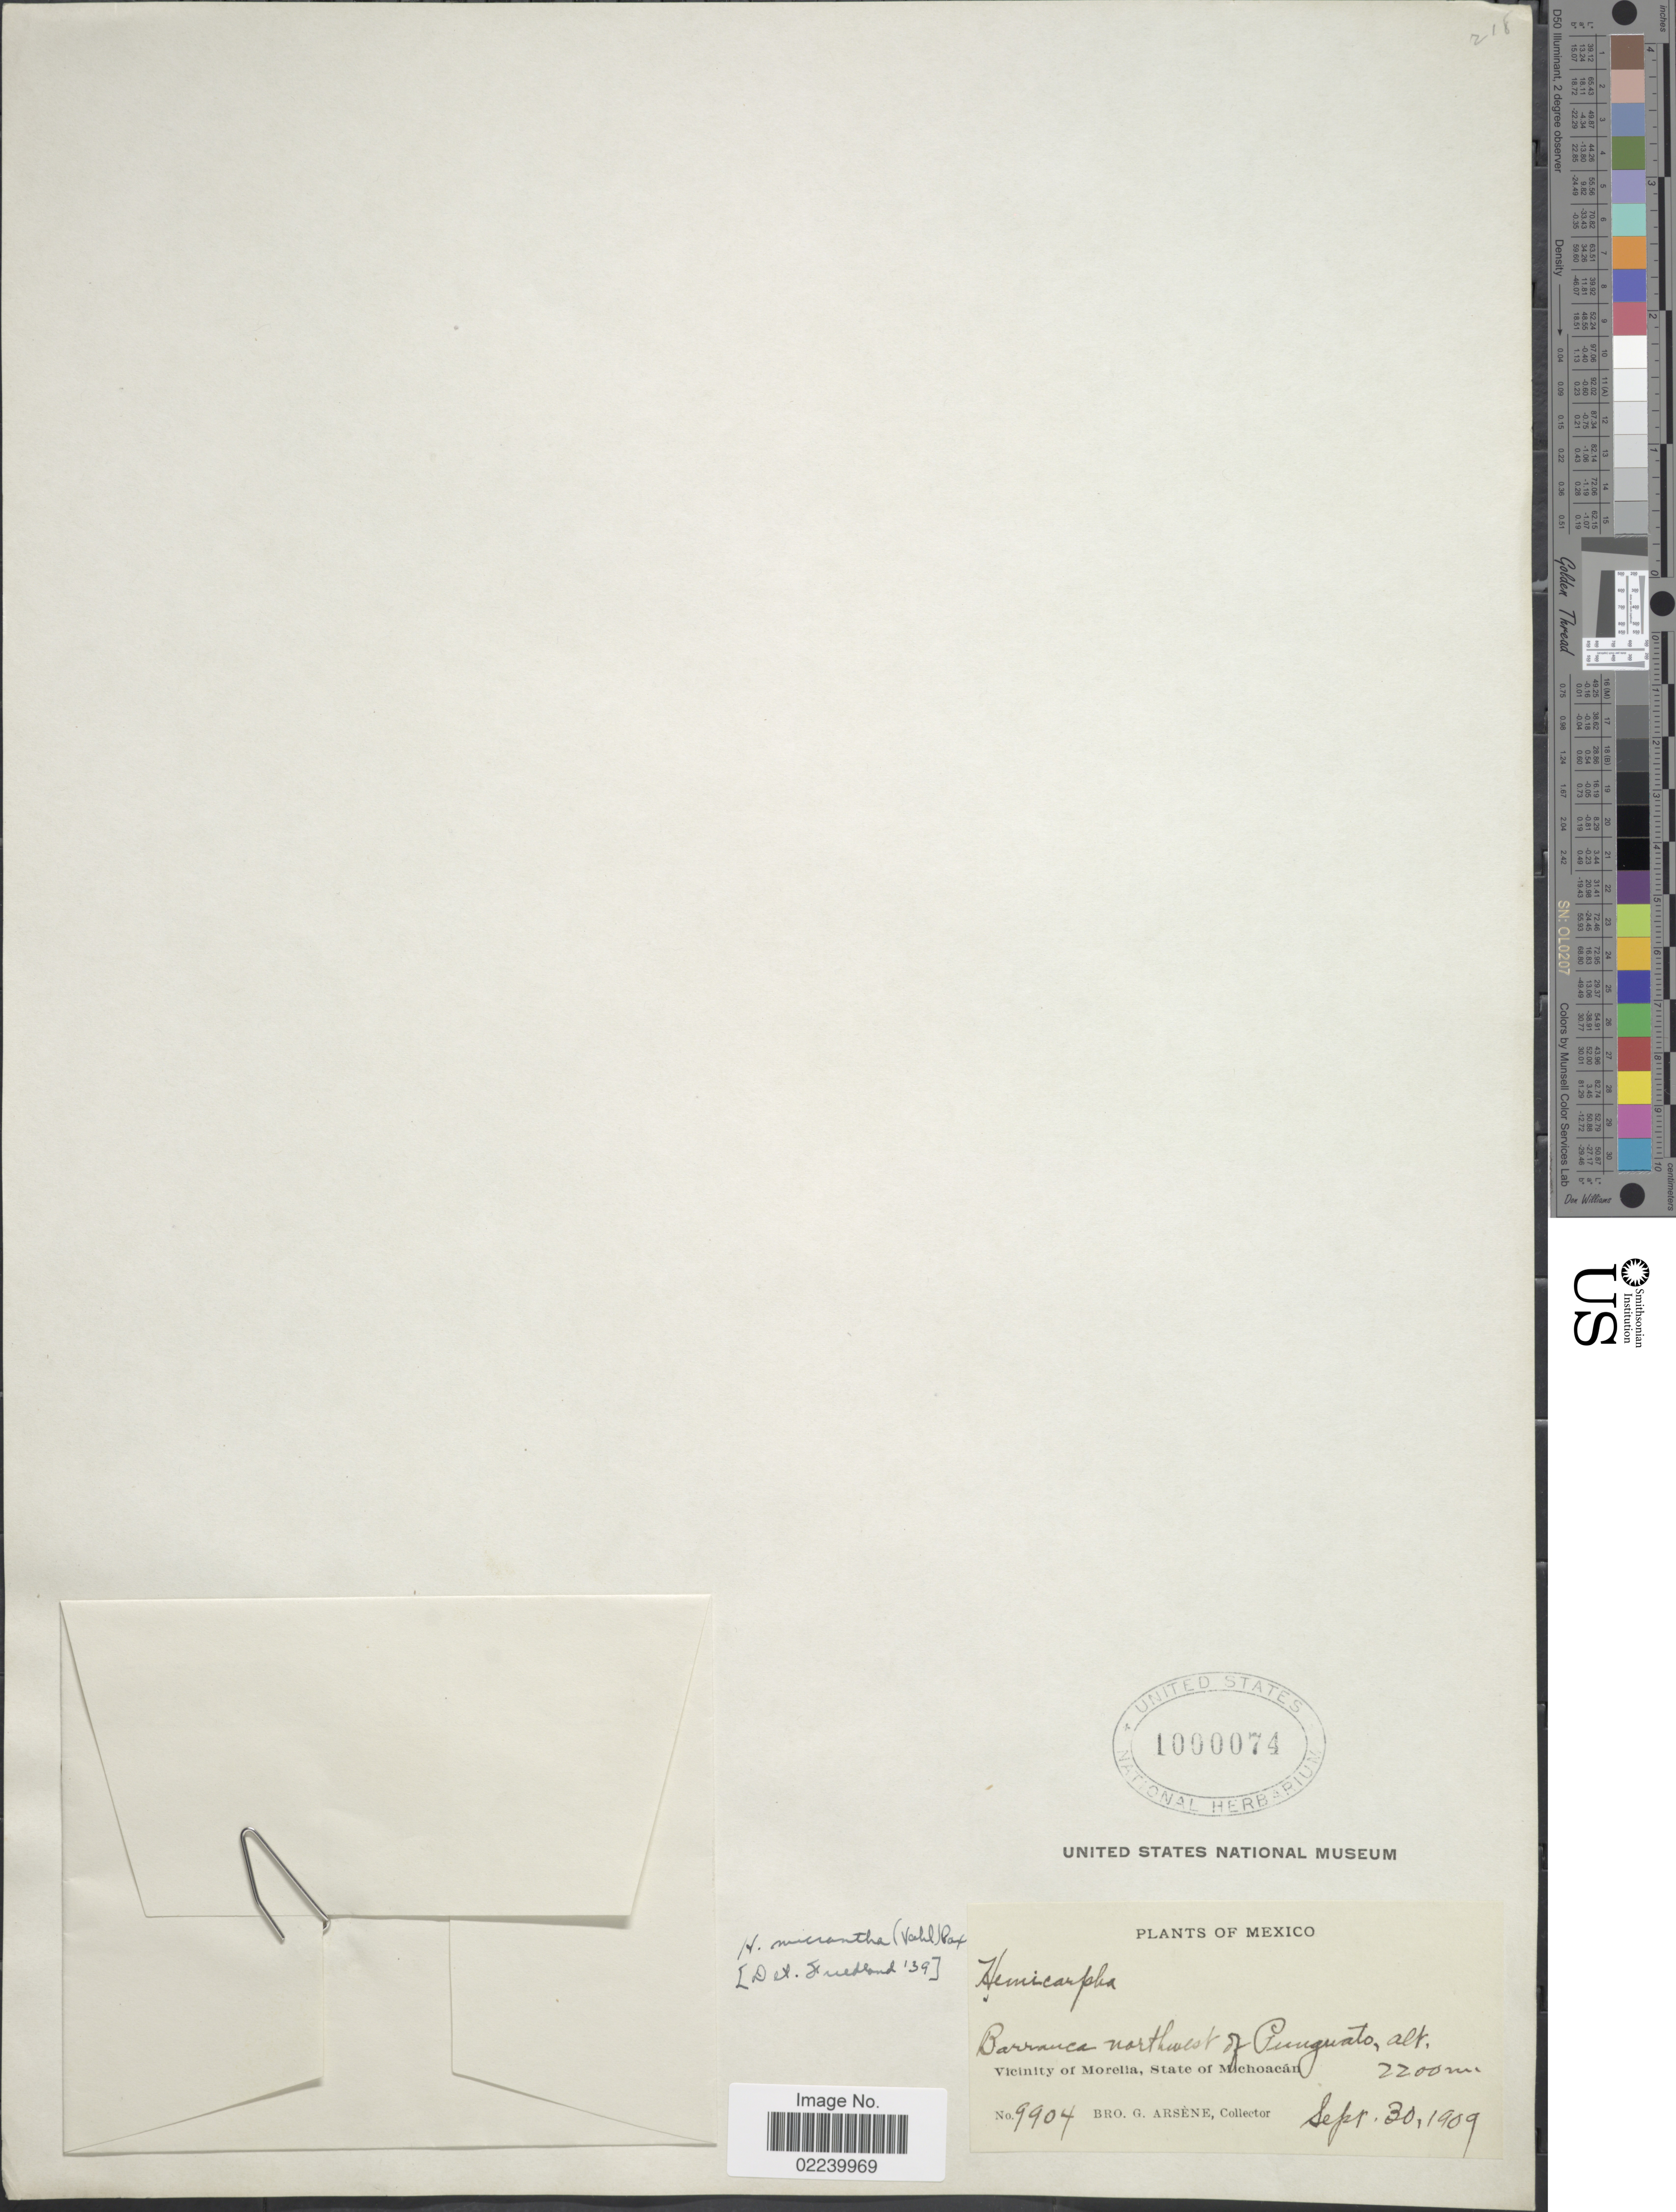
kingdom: Plantae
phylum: Tracheophyta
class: Liliopsida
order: Poales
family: Cyperaceae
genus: Cyperus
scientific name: Cyperus subsquarrosus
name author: (Muhl.) Bauters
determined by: Strong, M. T., (US), Smithsonian Institution - National Museum of Natural History (UNITED STATES)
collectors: Bro. G. Arsène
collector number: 9904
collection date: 1909-09-30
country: Mexico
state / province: Michoacán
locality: Barranca nortwest of Punguato, vicinity of Morelia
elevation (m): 2200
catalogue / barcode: US 1000074